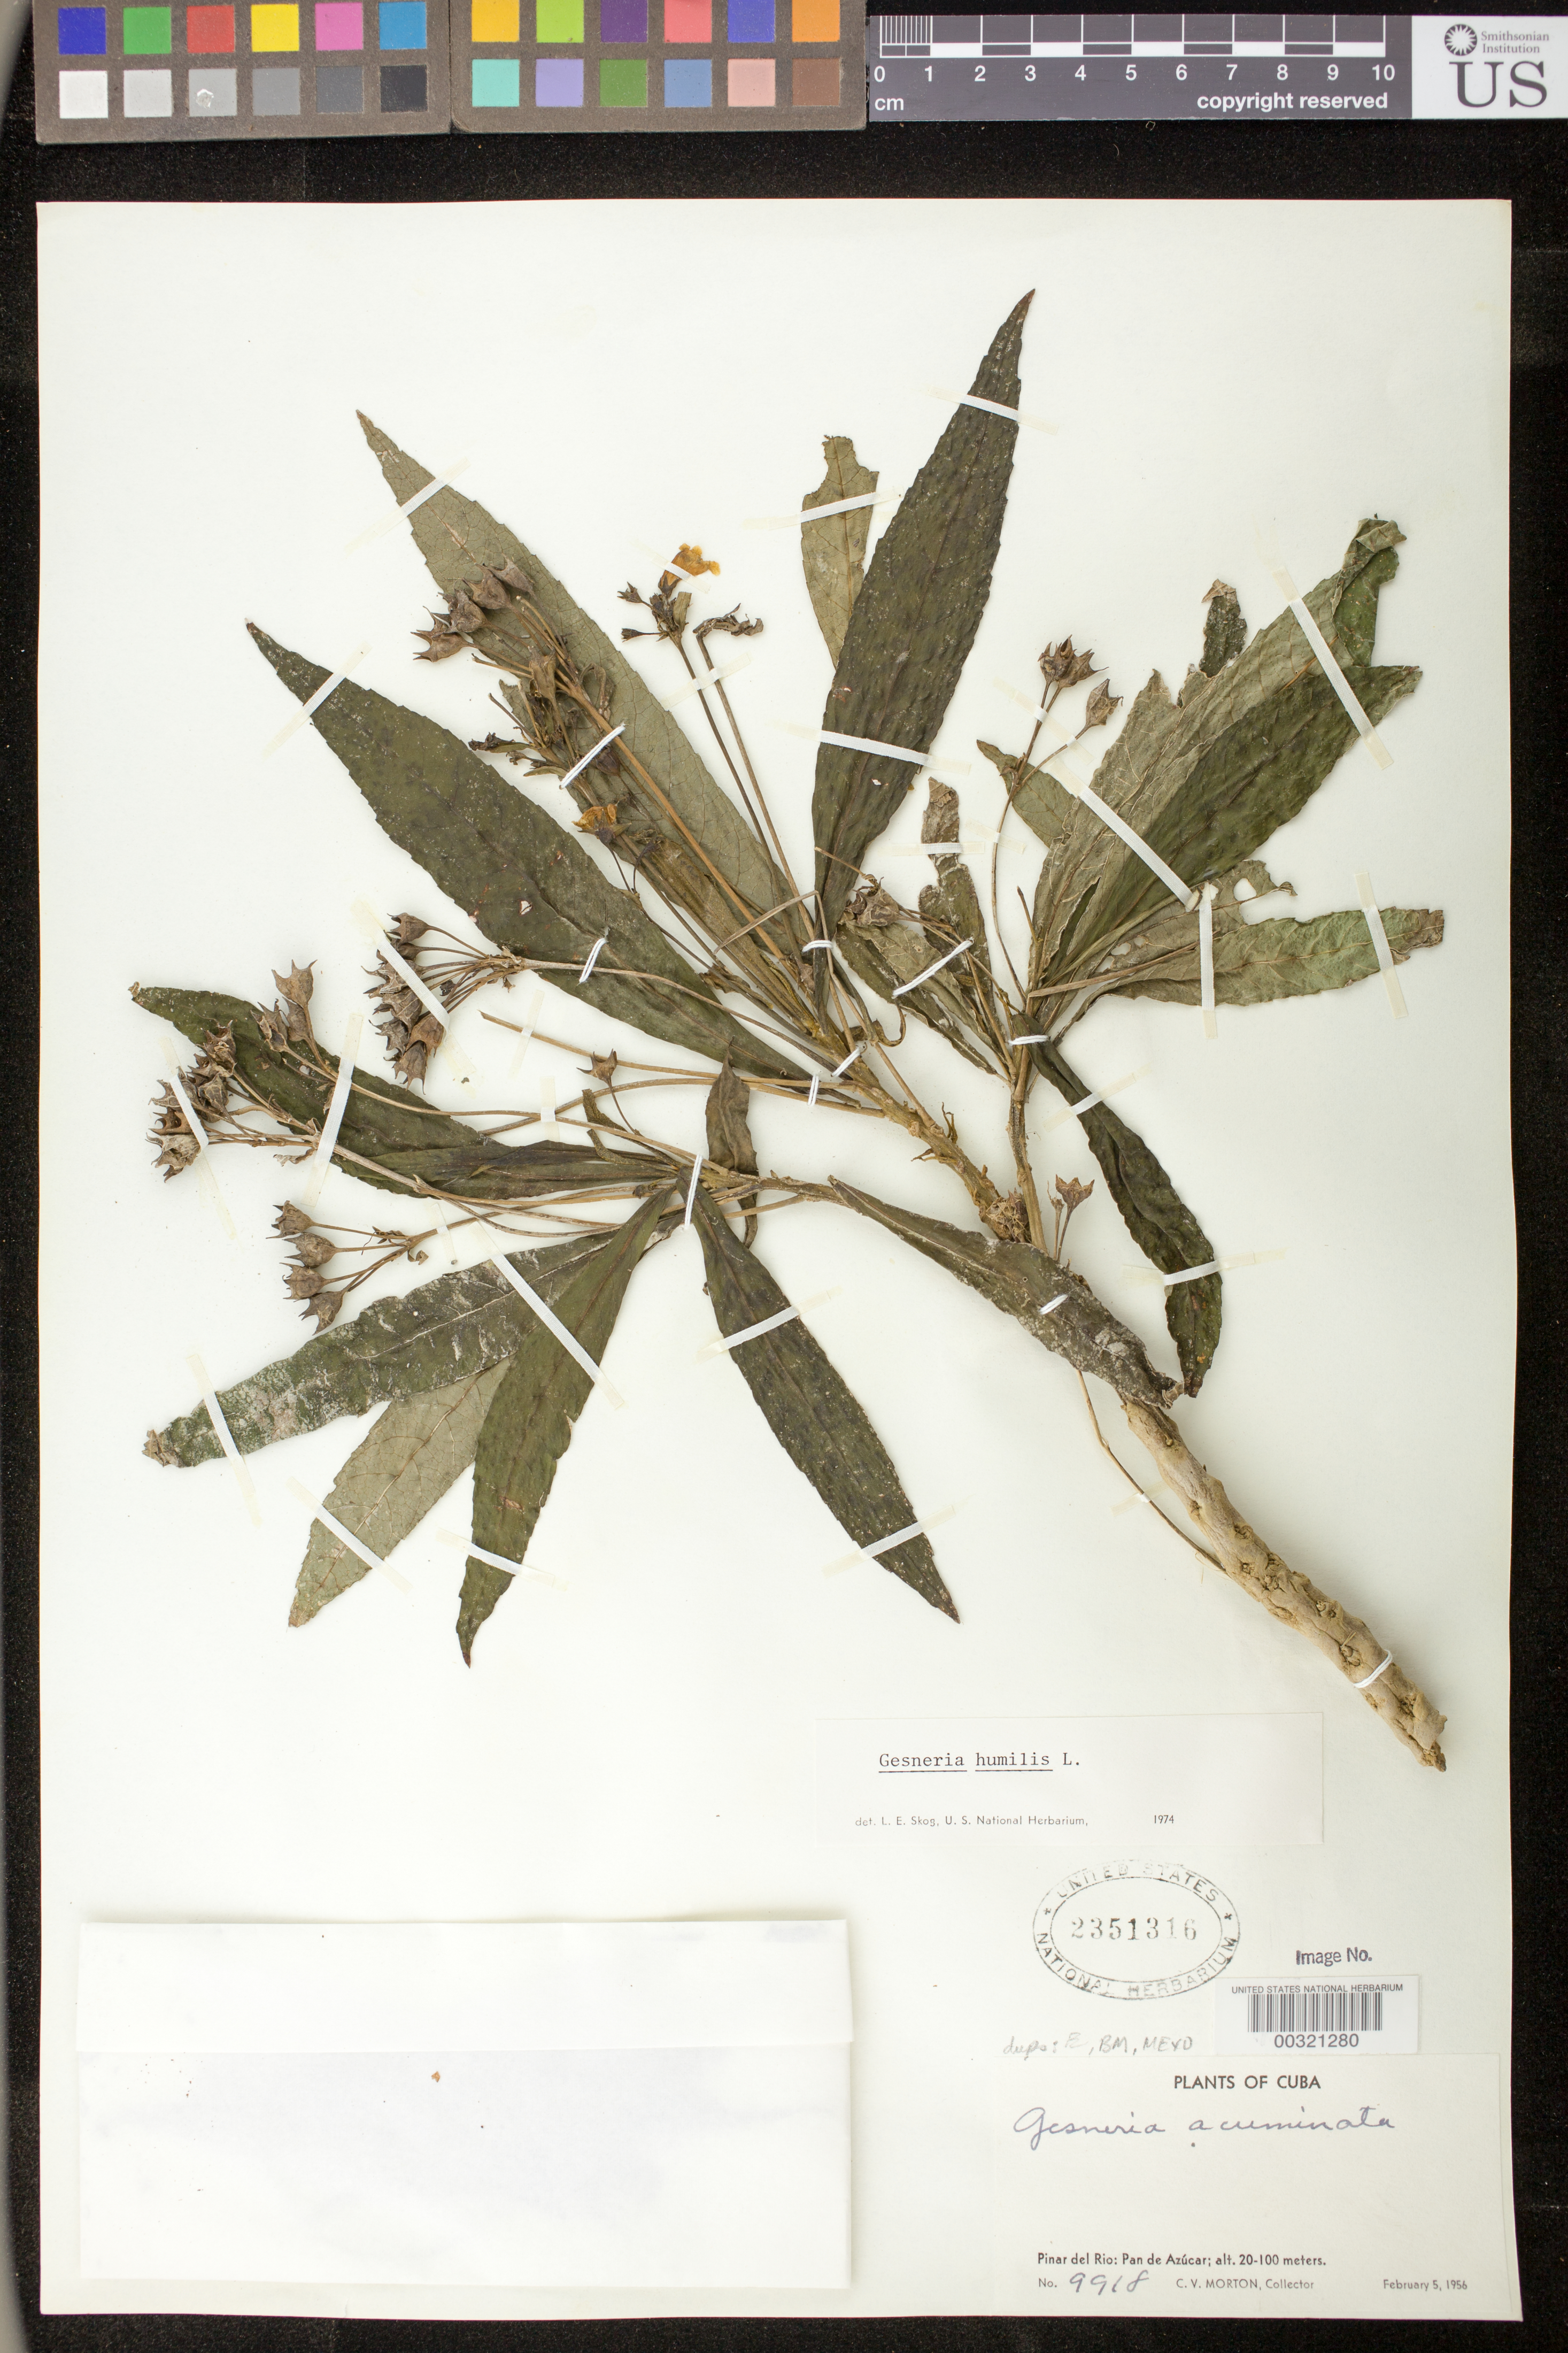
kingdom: Plantae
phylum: Tracheophyta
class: Magnoliopsida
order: Lamiales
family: Gesneriaceae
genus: Gesneria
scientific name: Gesneria humilis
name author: L.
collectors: C. V. Morton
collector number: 9918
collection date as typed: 05 Feb 1956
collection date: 1956-02-05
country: Cuba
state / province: Pinar del Rio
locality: Pan de Azúcar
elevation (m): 20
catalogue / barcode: US 2351316